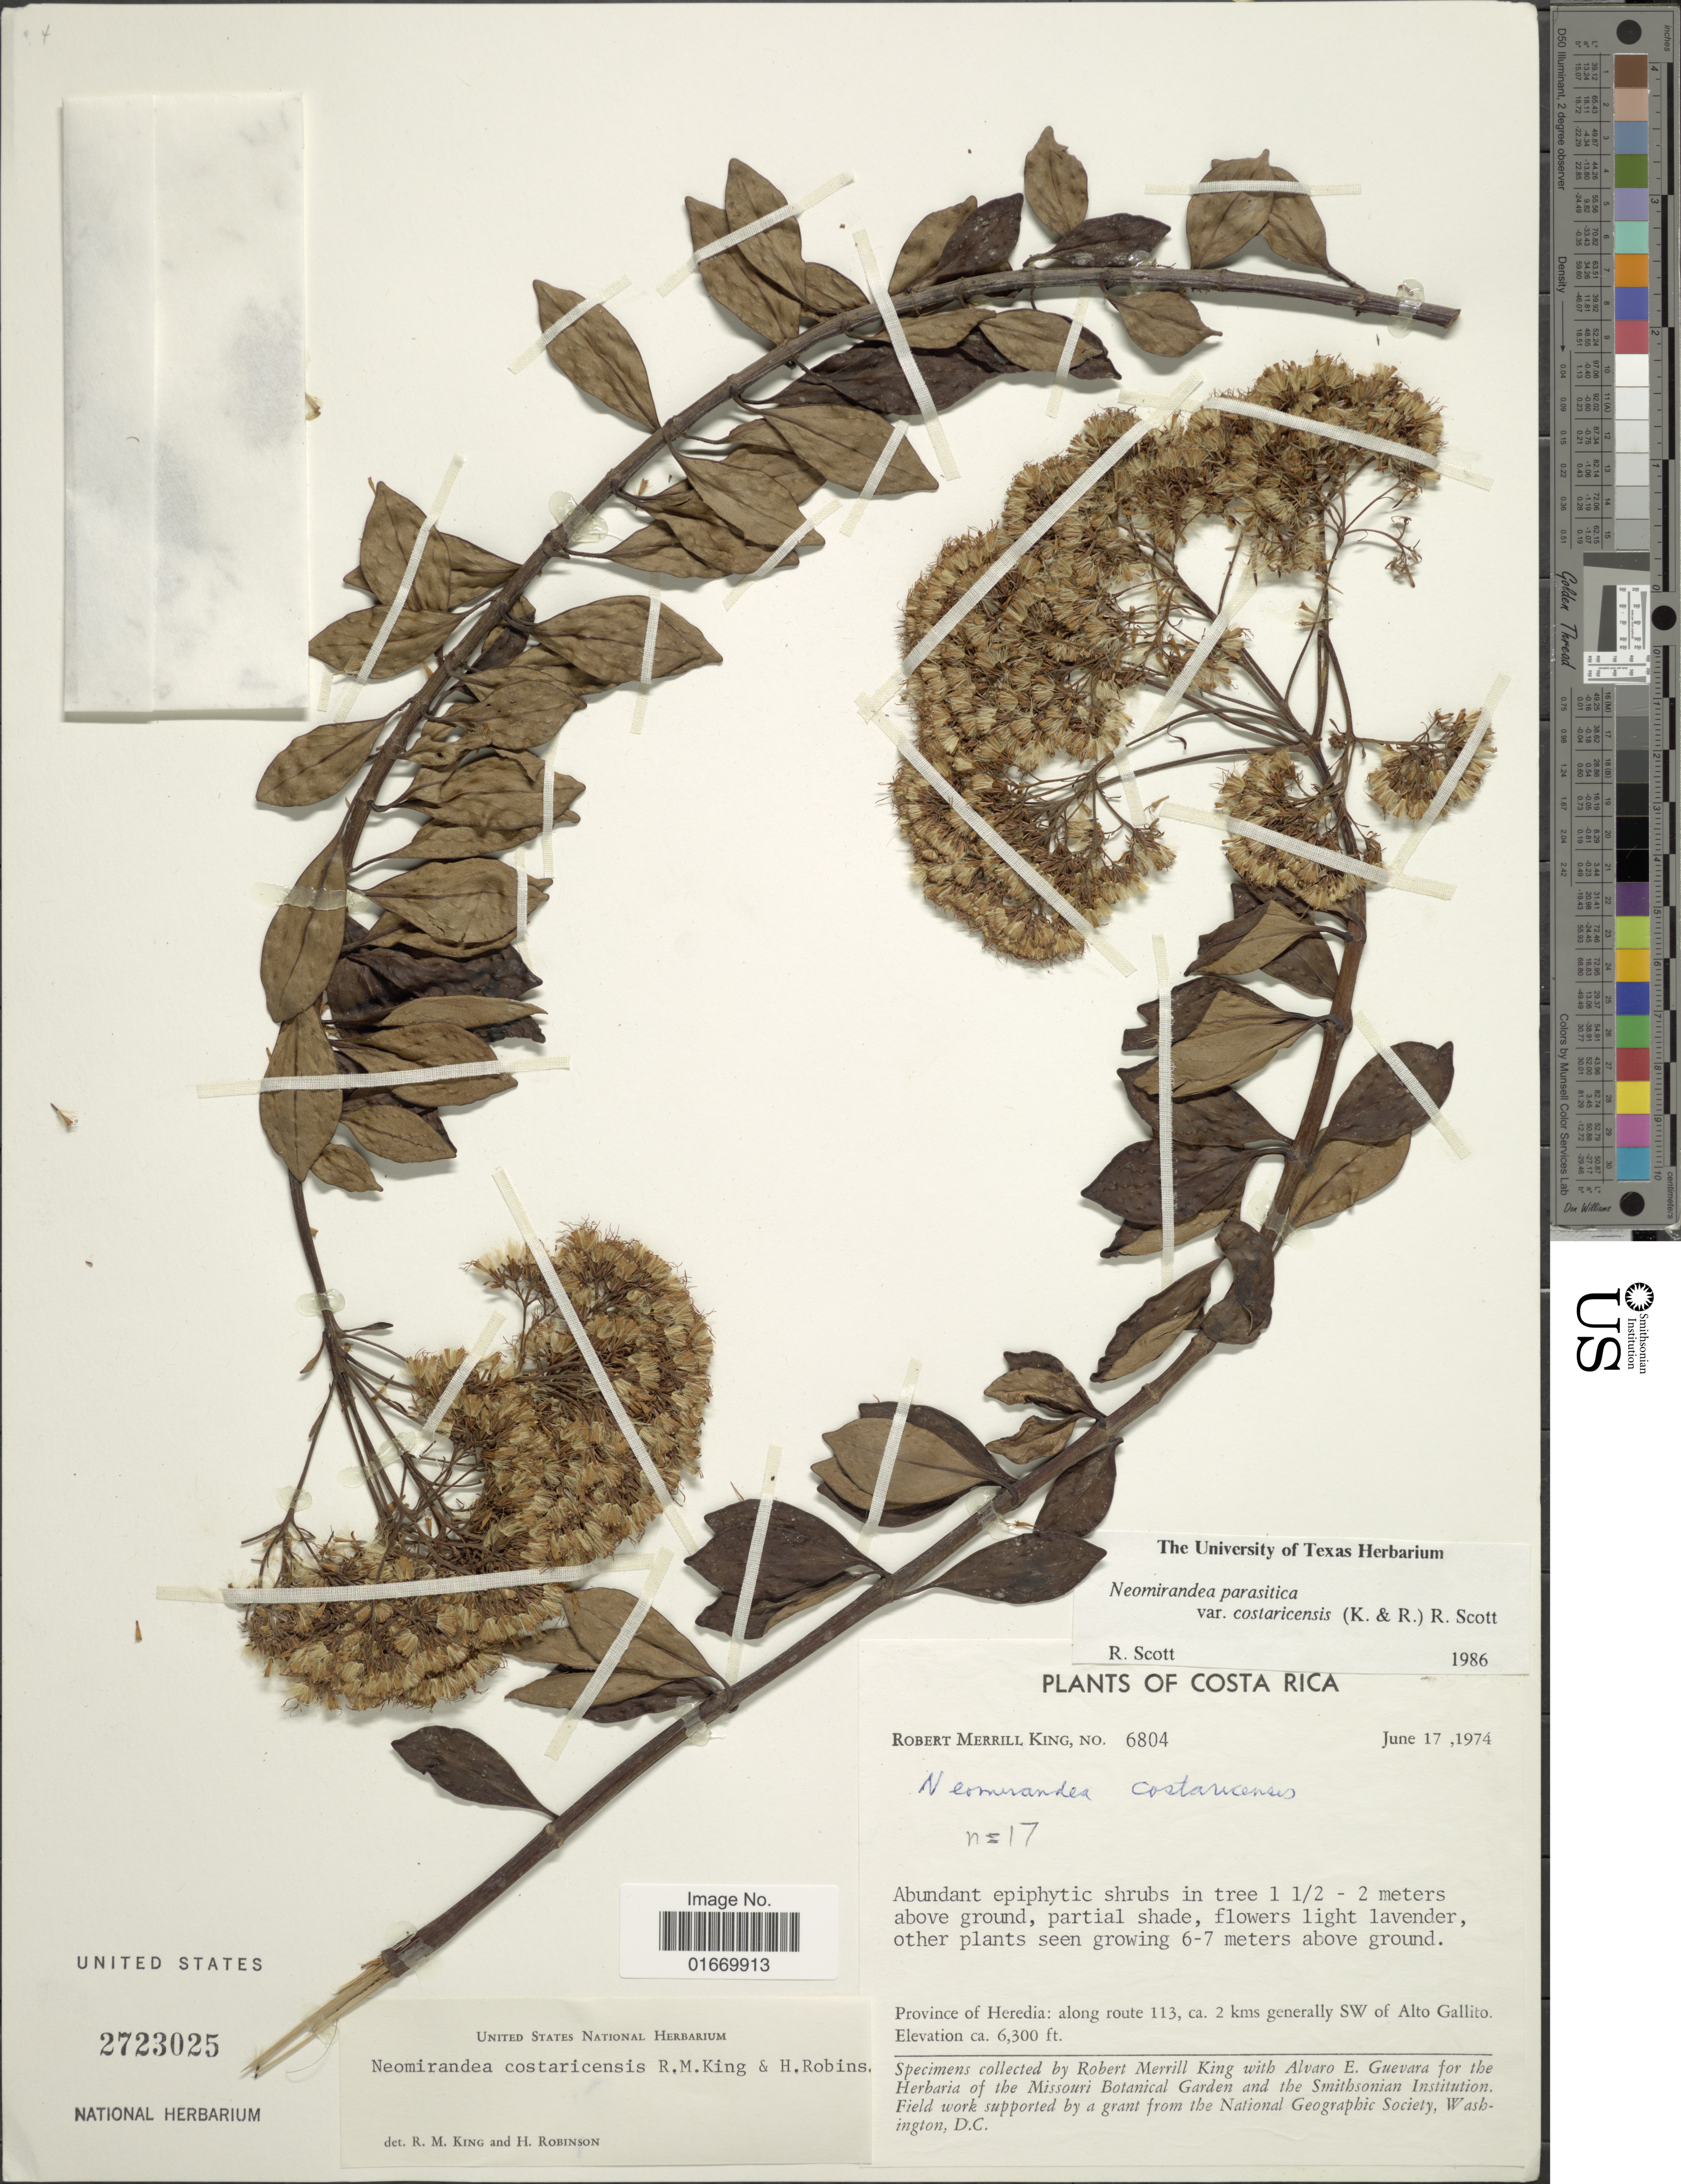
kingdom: Plantae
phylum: Tracheophyta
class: Magnoliopsida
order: Asterales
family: Asteraceae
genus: Neomirandea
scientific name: Neomirandea costaricensis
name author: R.M. King & H. Rob.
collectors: R. M. King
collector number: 6804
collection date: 1974-06-17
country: Costa Rica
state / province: Heredia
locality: Along route 113, ca 2 kms generally SW of Alto Gallito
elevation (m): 1920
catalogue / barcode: US 2723025